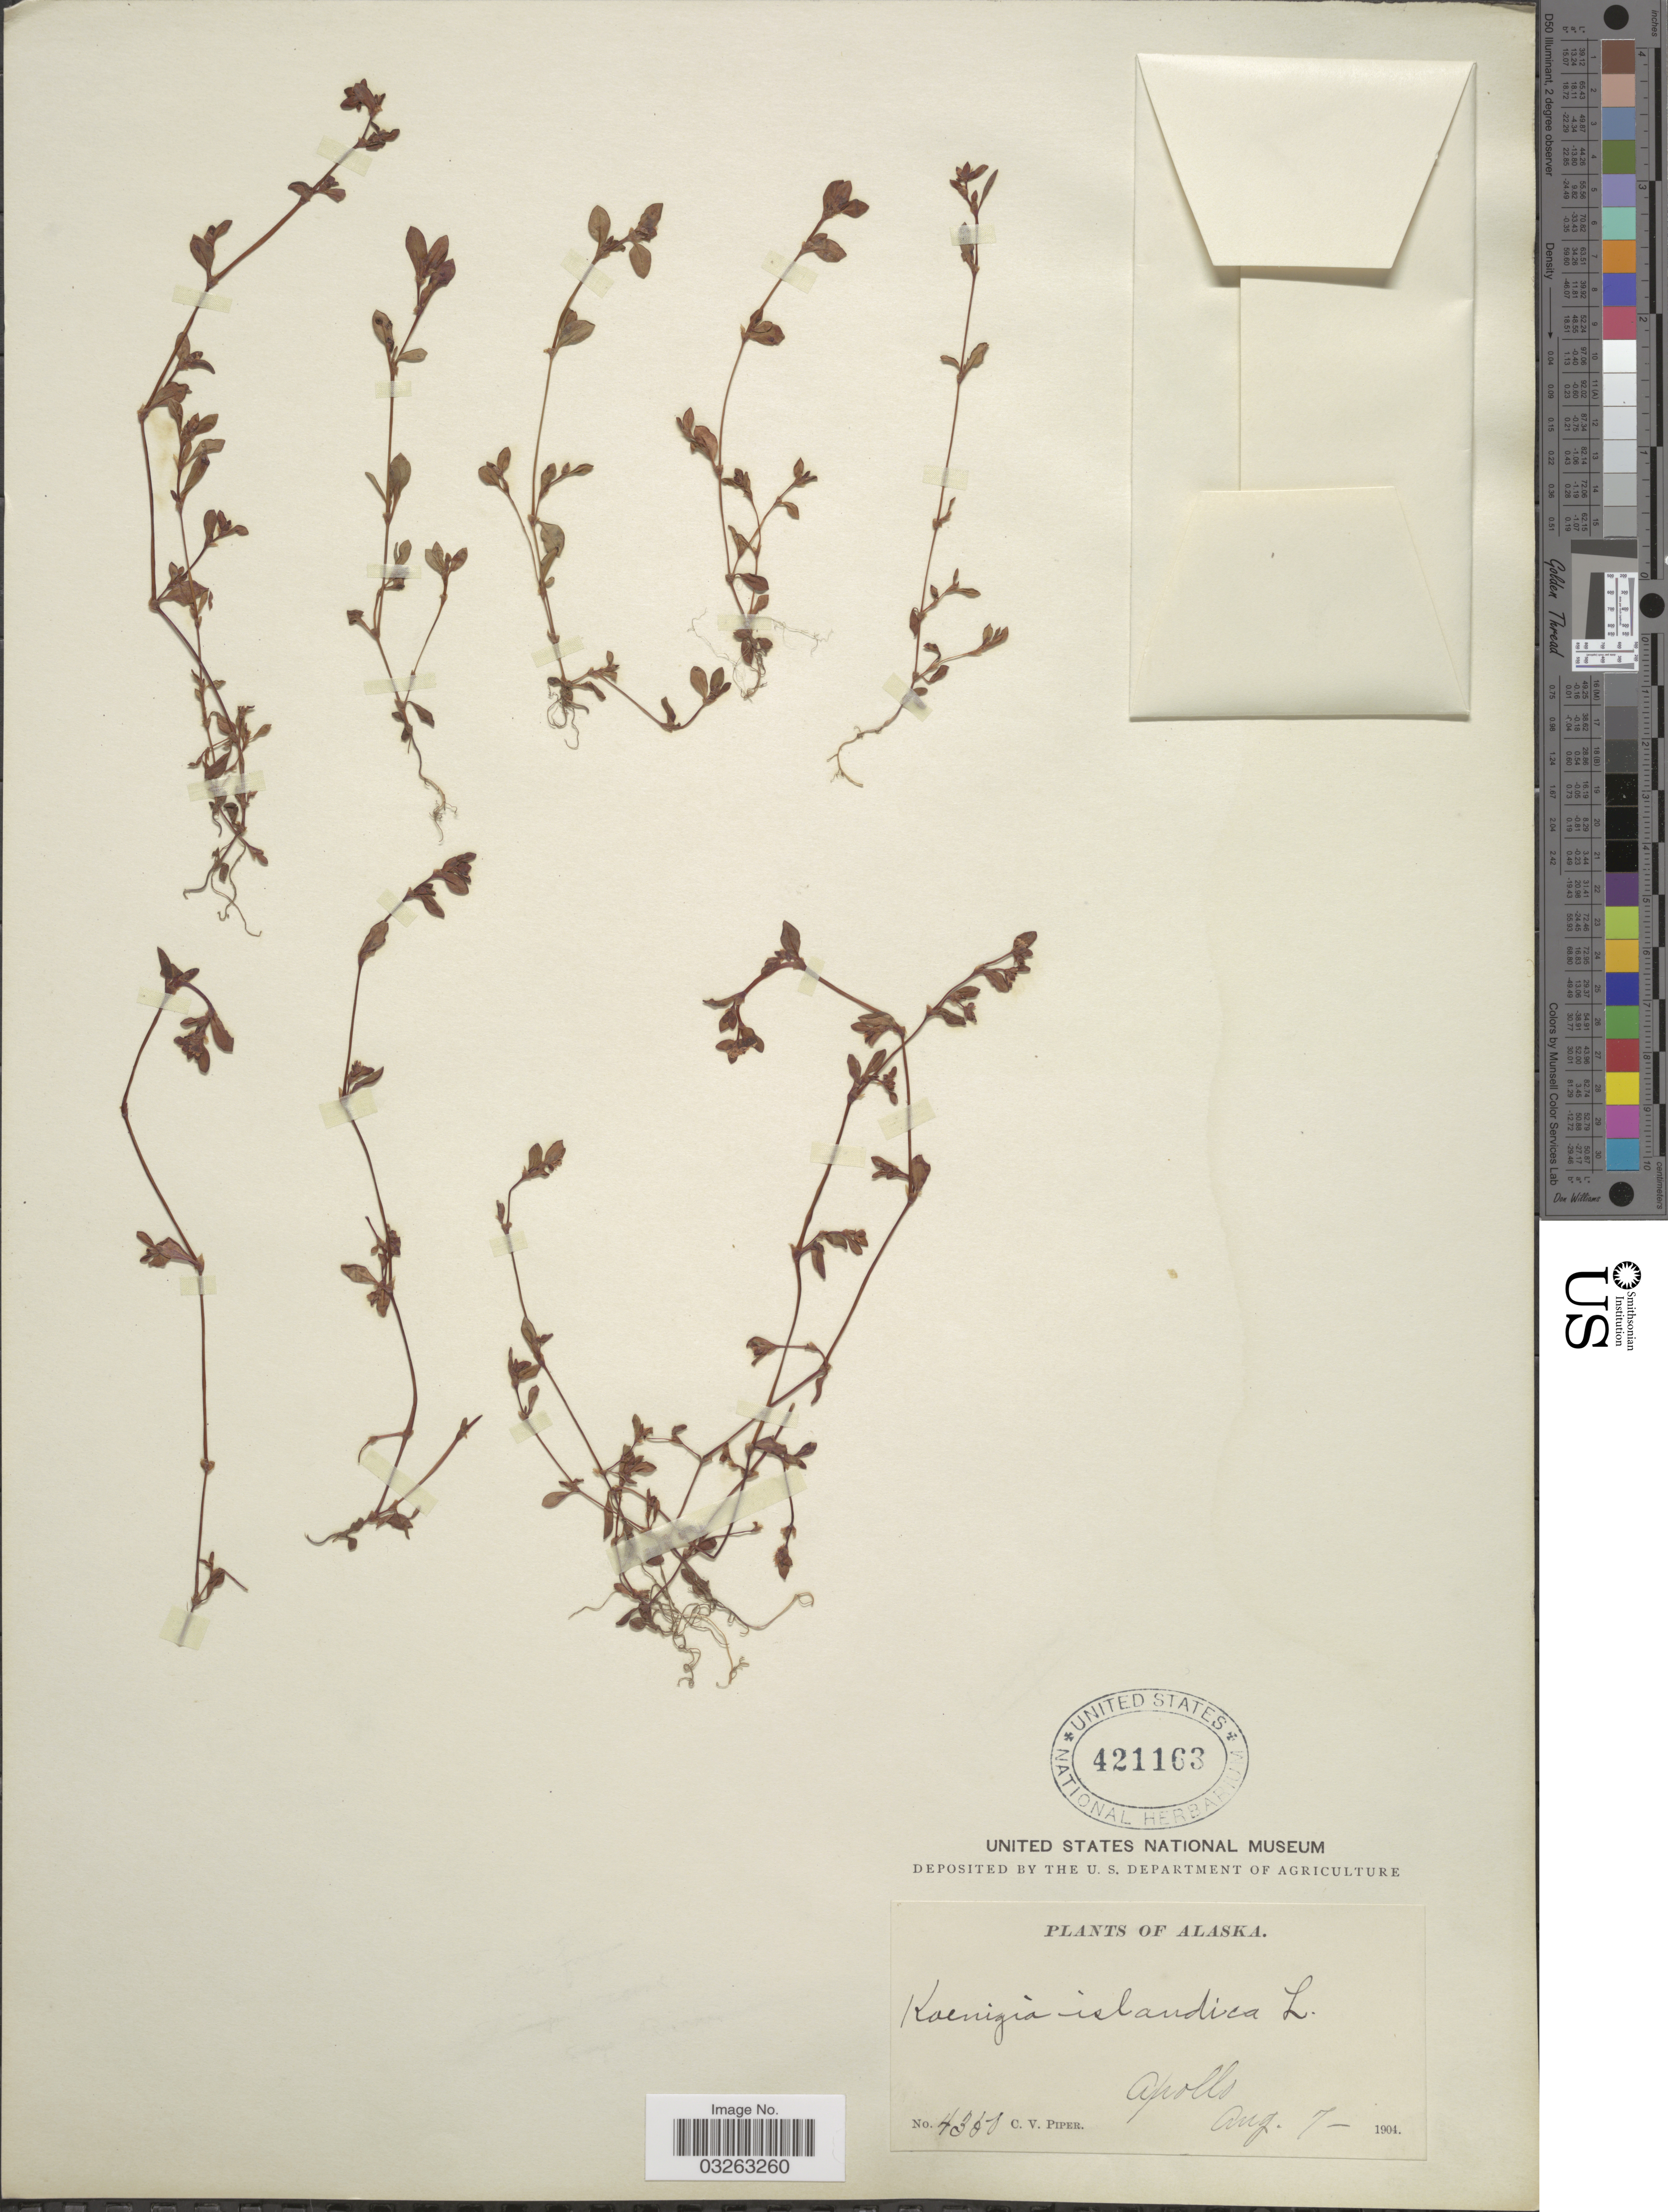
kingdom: Plantae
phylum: Tracheophyta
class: Magnoliopsida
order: Caryophyllales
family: Polygonaceae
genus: Koenigia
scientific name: Koenigia islandica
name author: L.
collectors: C. V. Piper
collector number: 4360*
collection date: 1904-08-07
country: United States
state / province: Alaska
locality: Apollo.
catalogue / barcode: US 421163